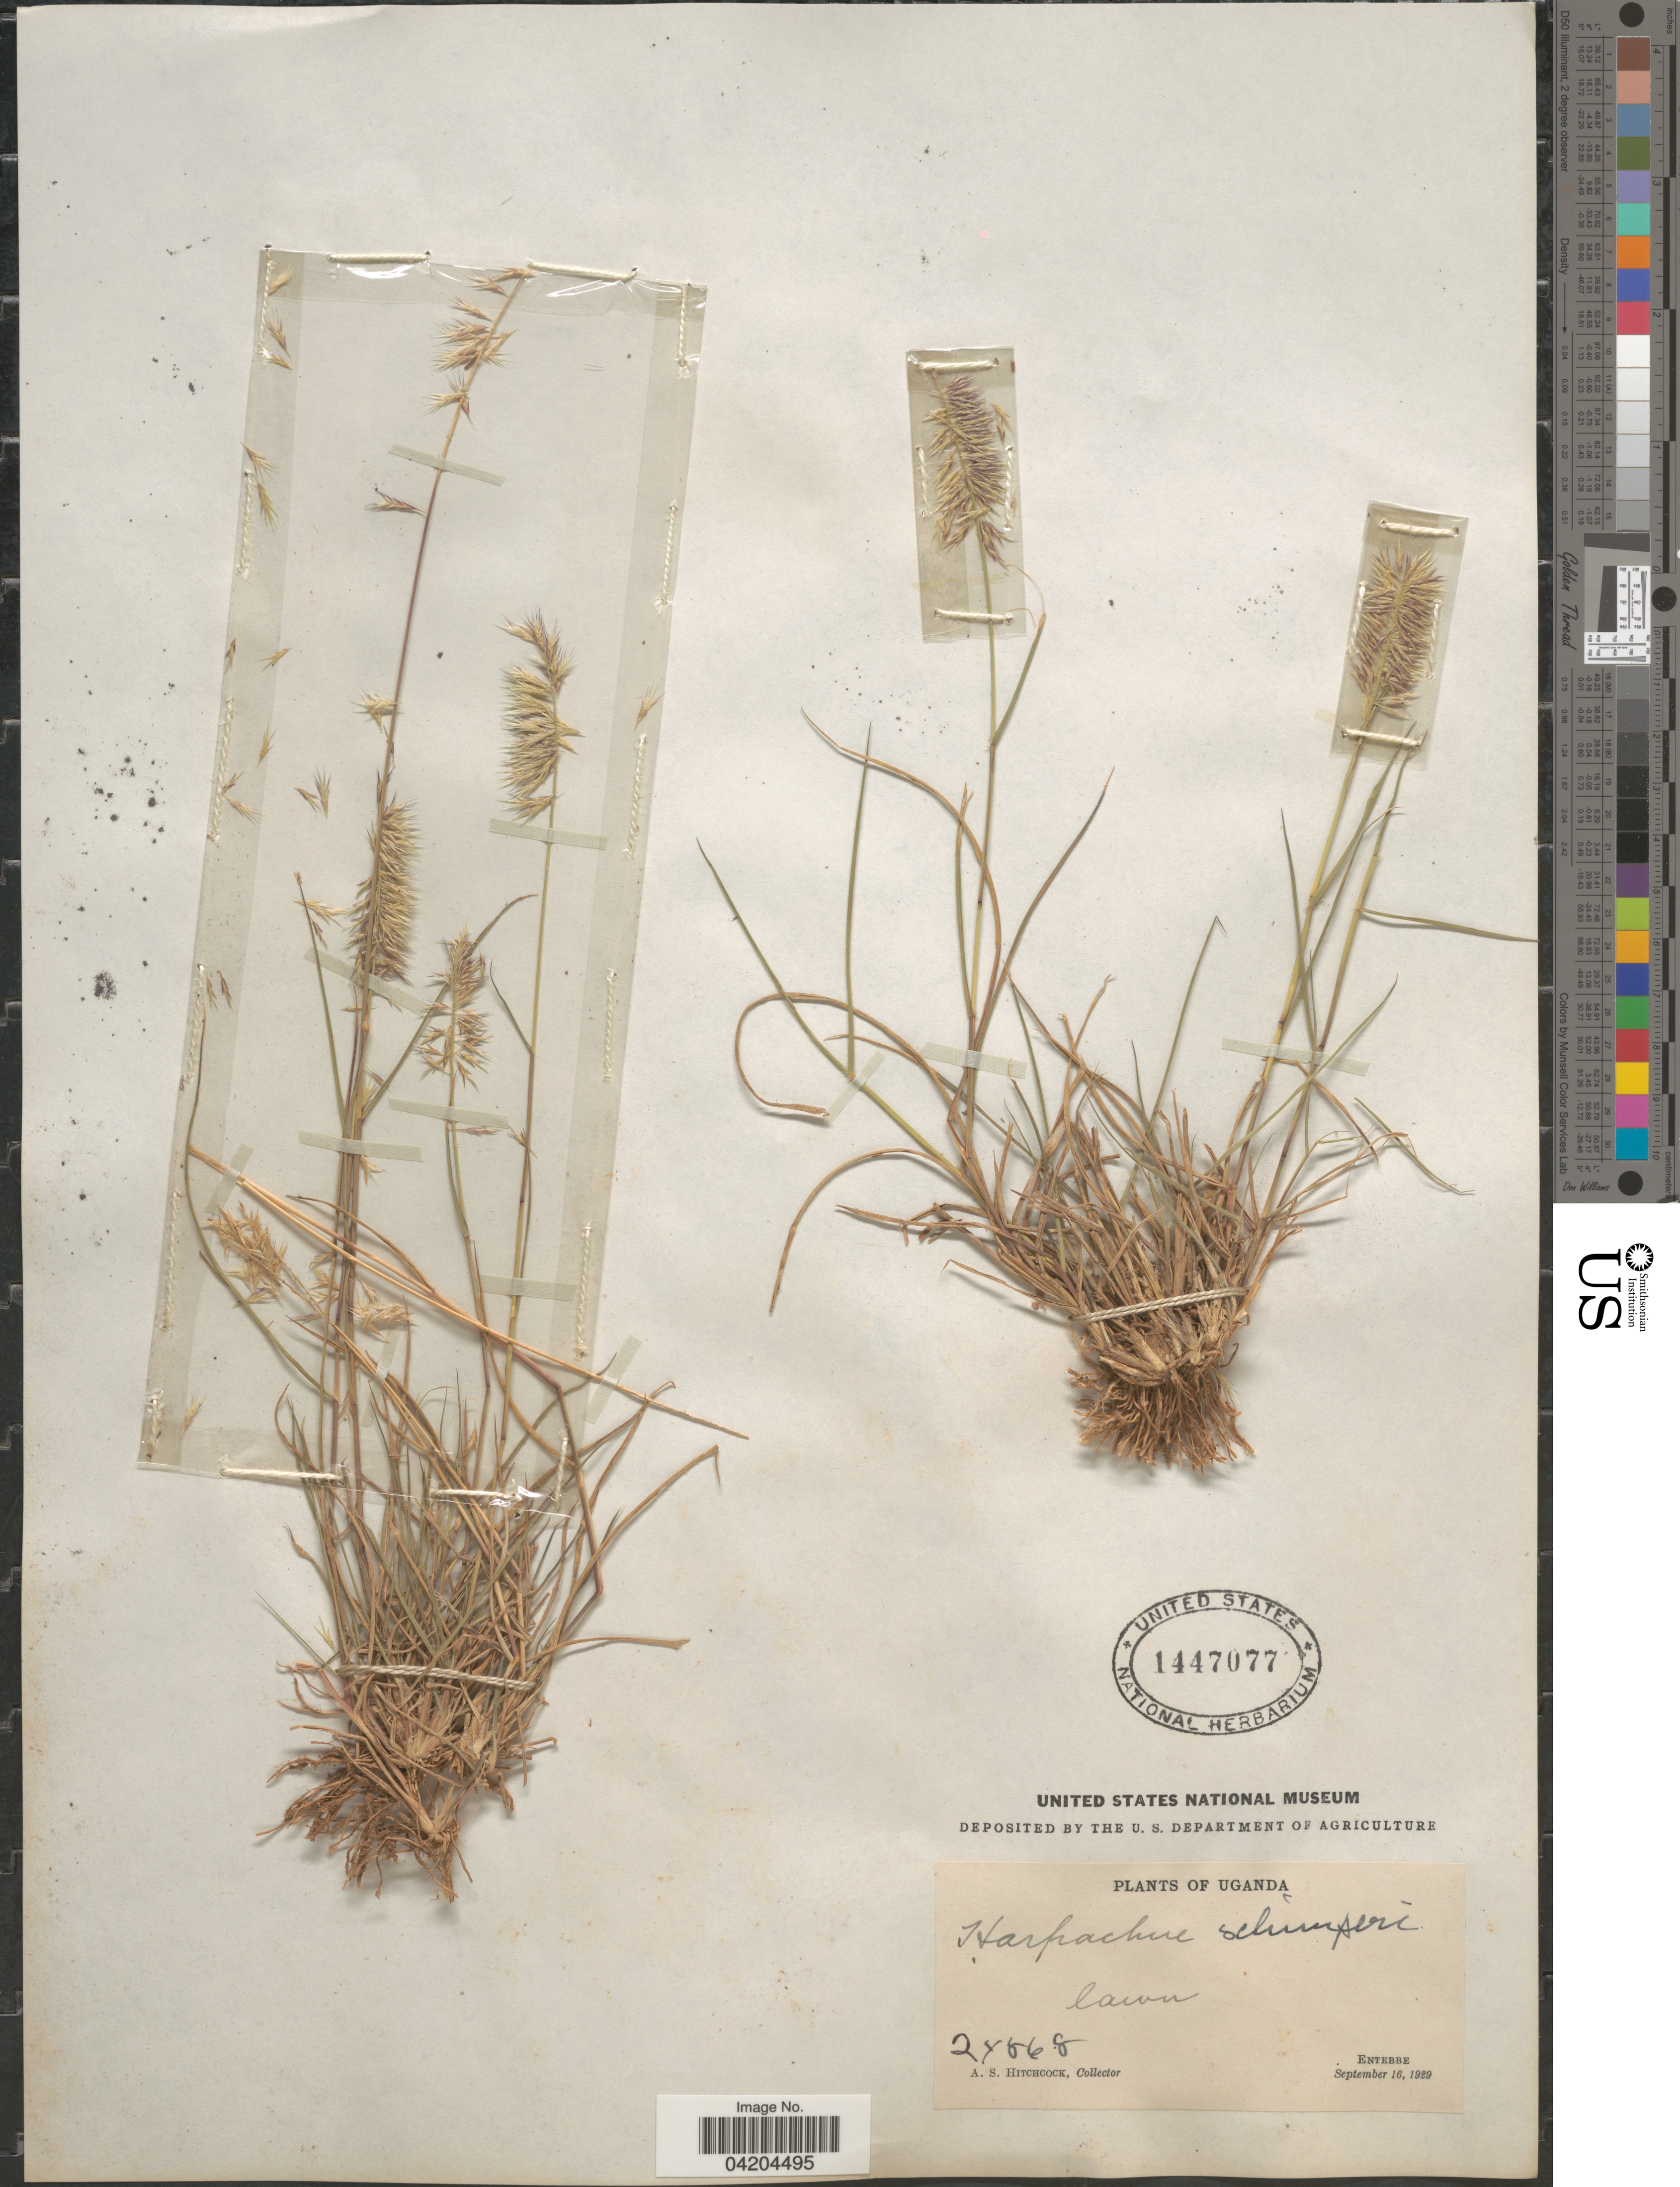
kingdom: Plantae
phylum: Tracheophyta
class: Liliopsida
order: Poales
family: Poaceae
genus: Eragrostis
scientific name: Eragrostis schimperi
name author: (A. Rich.) Benth.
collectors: A. S. Hitchcock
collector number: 24868*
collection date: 1929-09-16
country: Uganda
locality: Entebbe.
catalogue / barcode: US 1447077